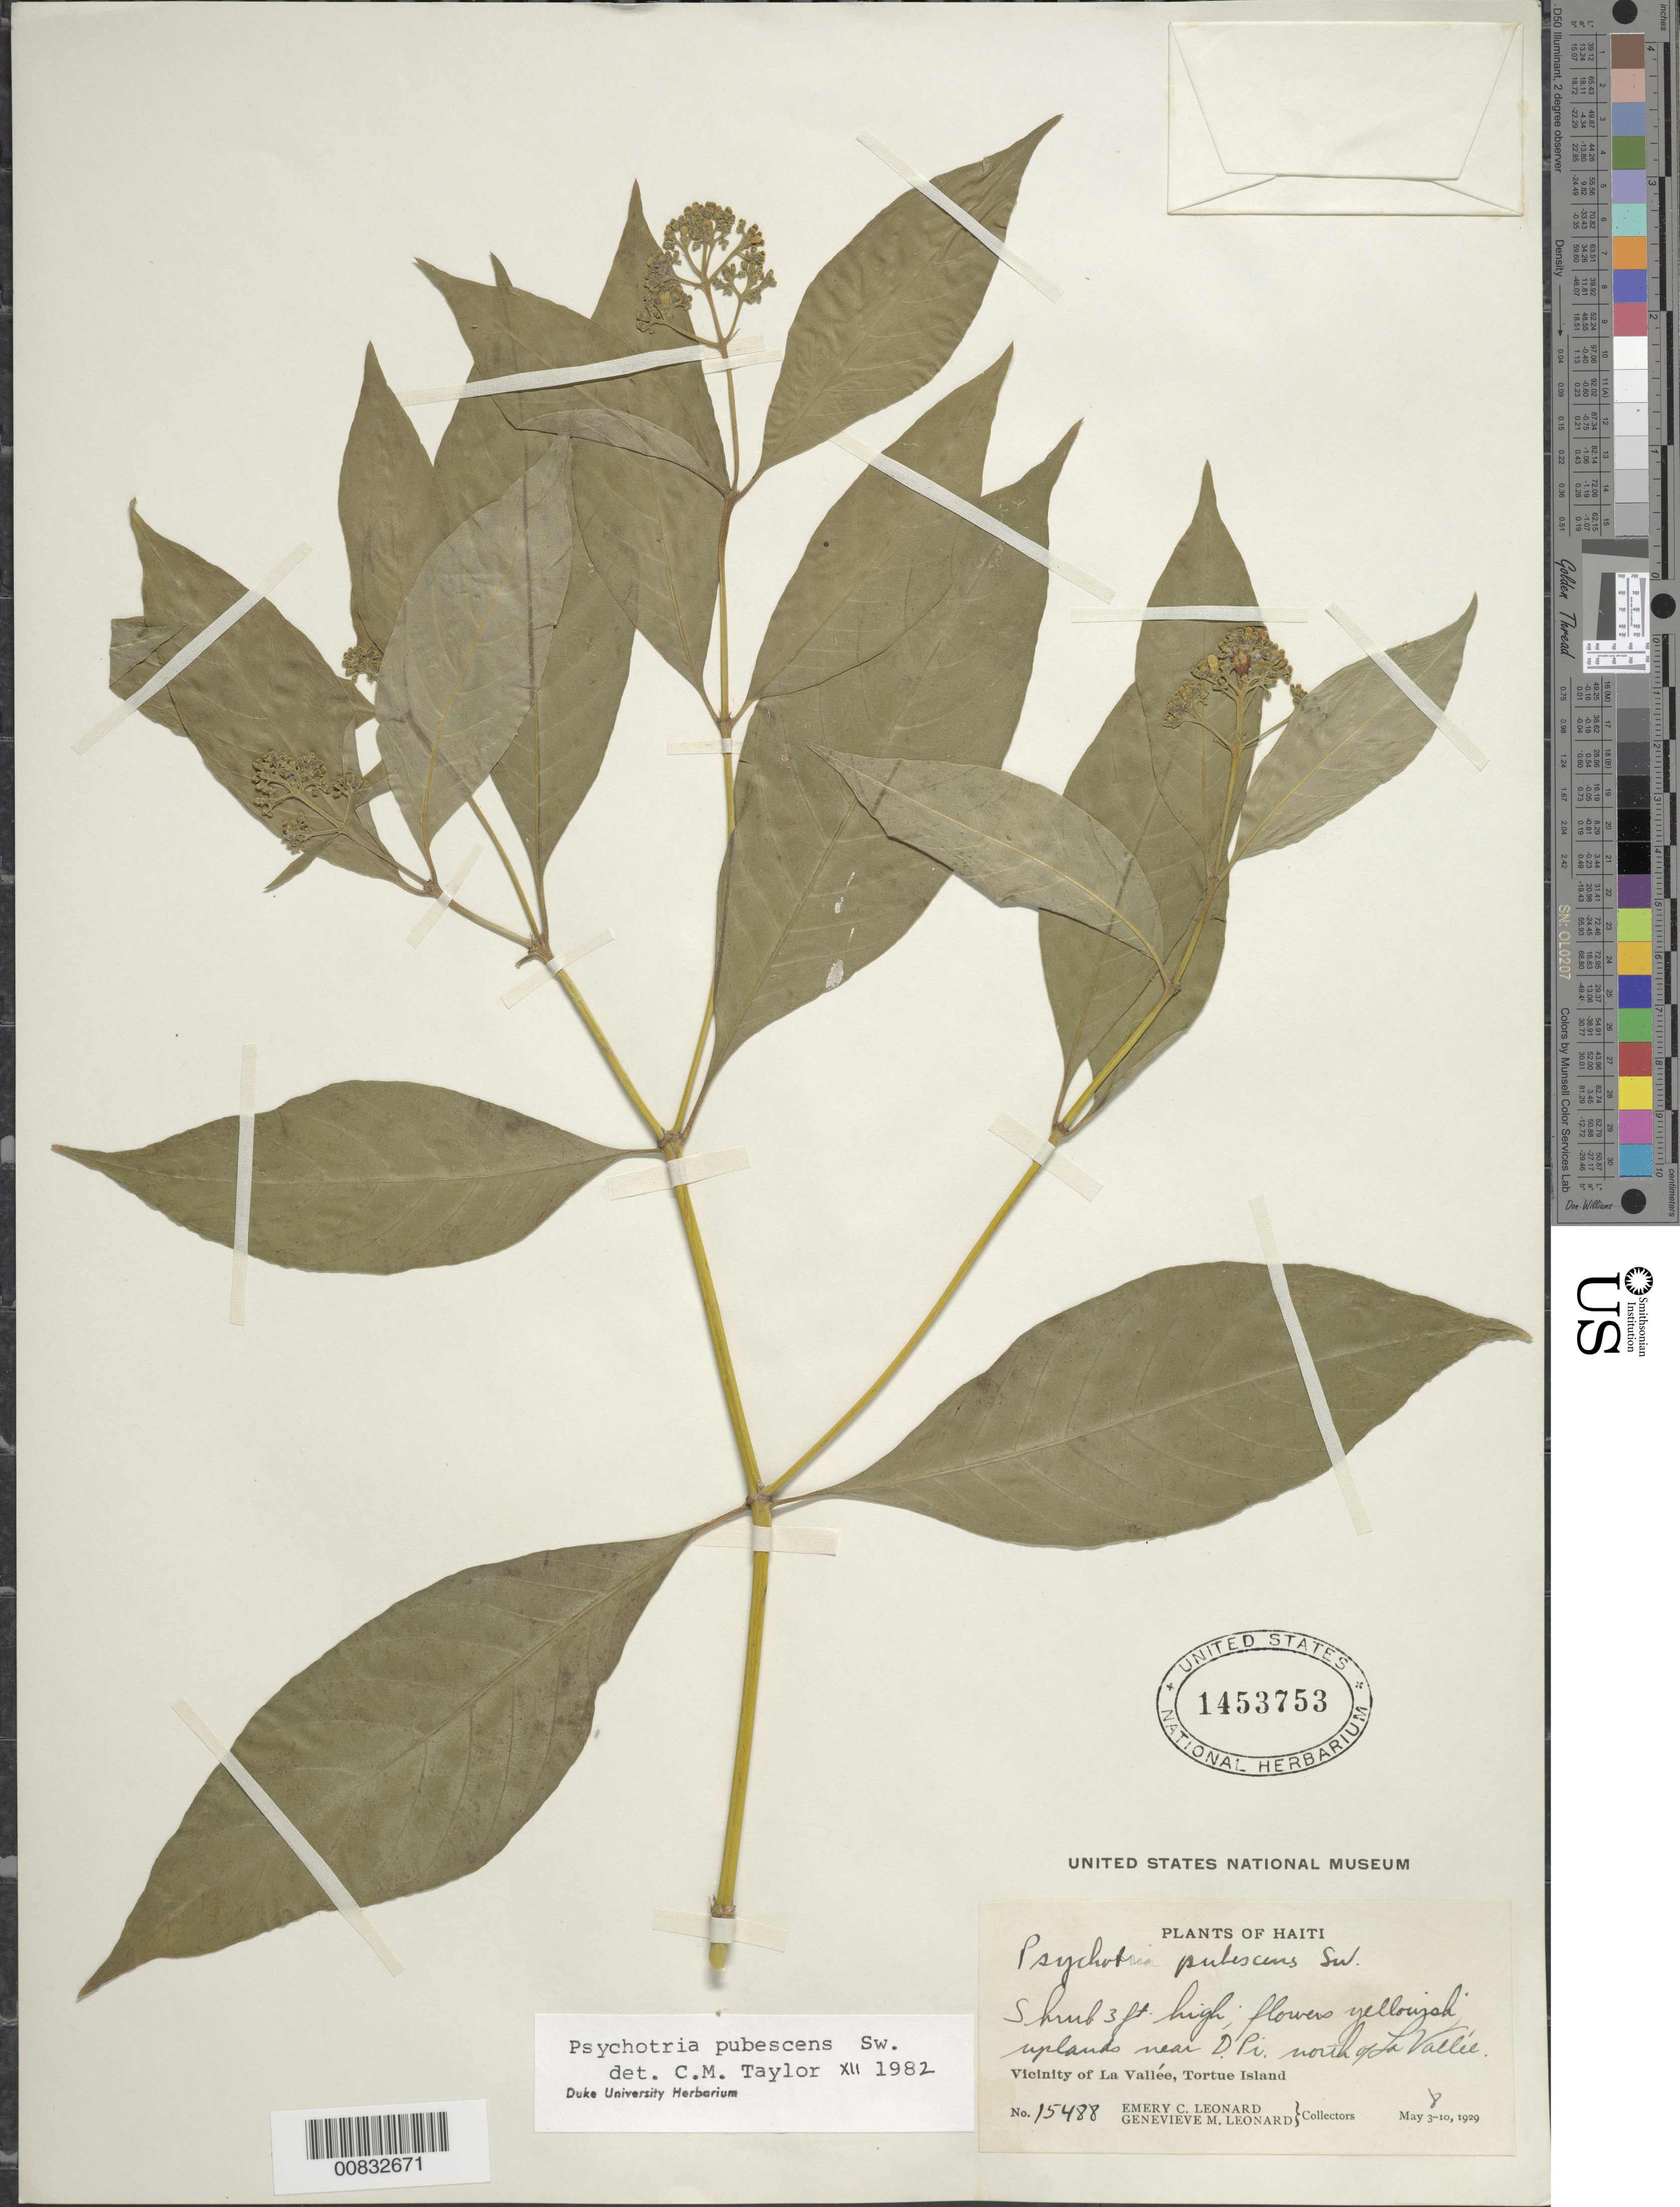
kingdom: Plantae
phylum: Tracheophyta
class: Magnoliopsida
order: Gentianales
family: Rubiaceae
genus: Psychotria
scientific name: Psychotria pubescens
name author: Sw.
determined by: Taylor, Charlotte M.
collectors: E. C. Leonard & G. M. Leonard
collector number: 15488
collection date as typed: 08 May 1929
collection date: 1929-05-08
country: Haiti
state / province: Nord-Ouest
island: Île de la Tortue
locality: Vicinity of La Vallée, near D. Pi, N of town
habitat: Uplands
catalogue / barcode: US 1453753